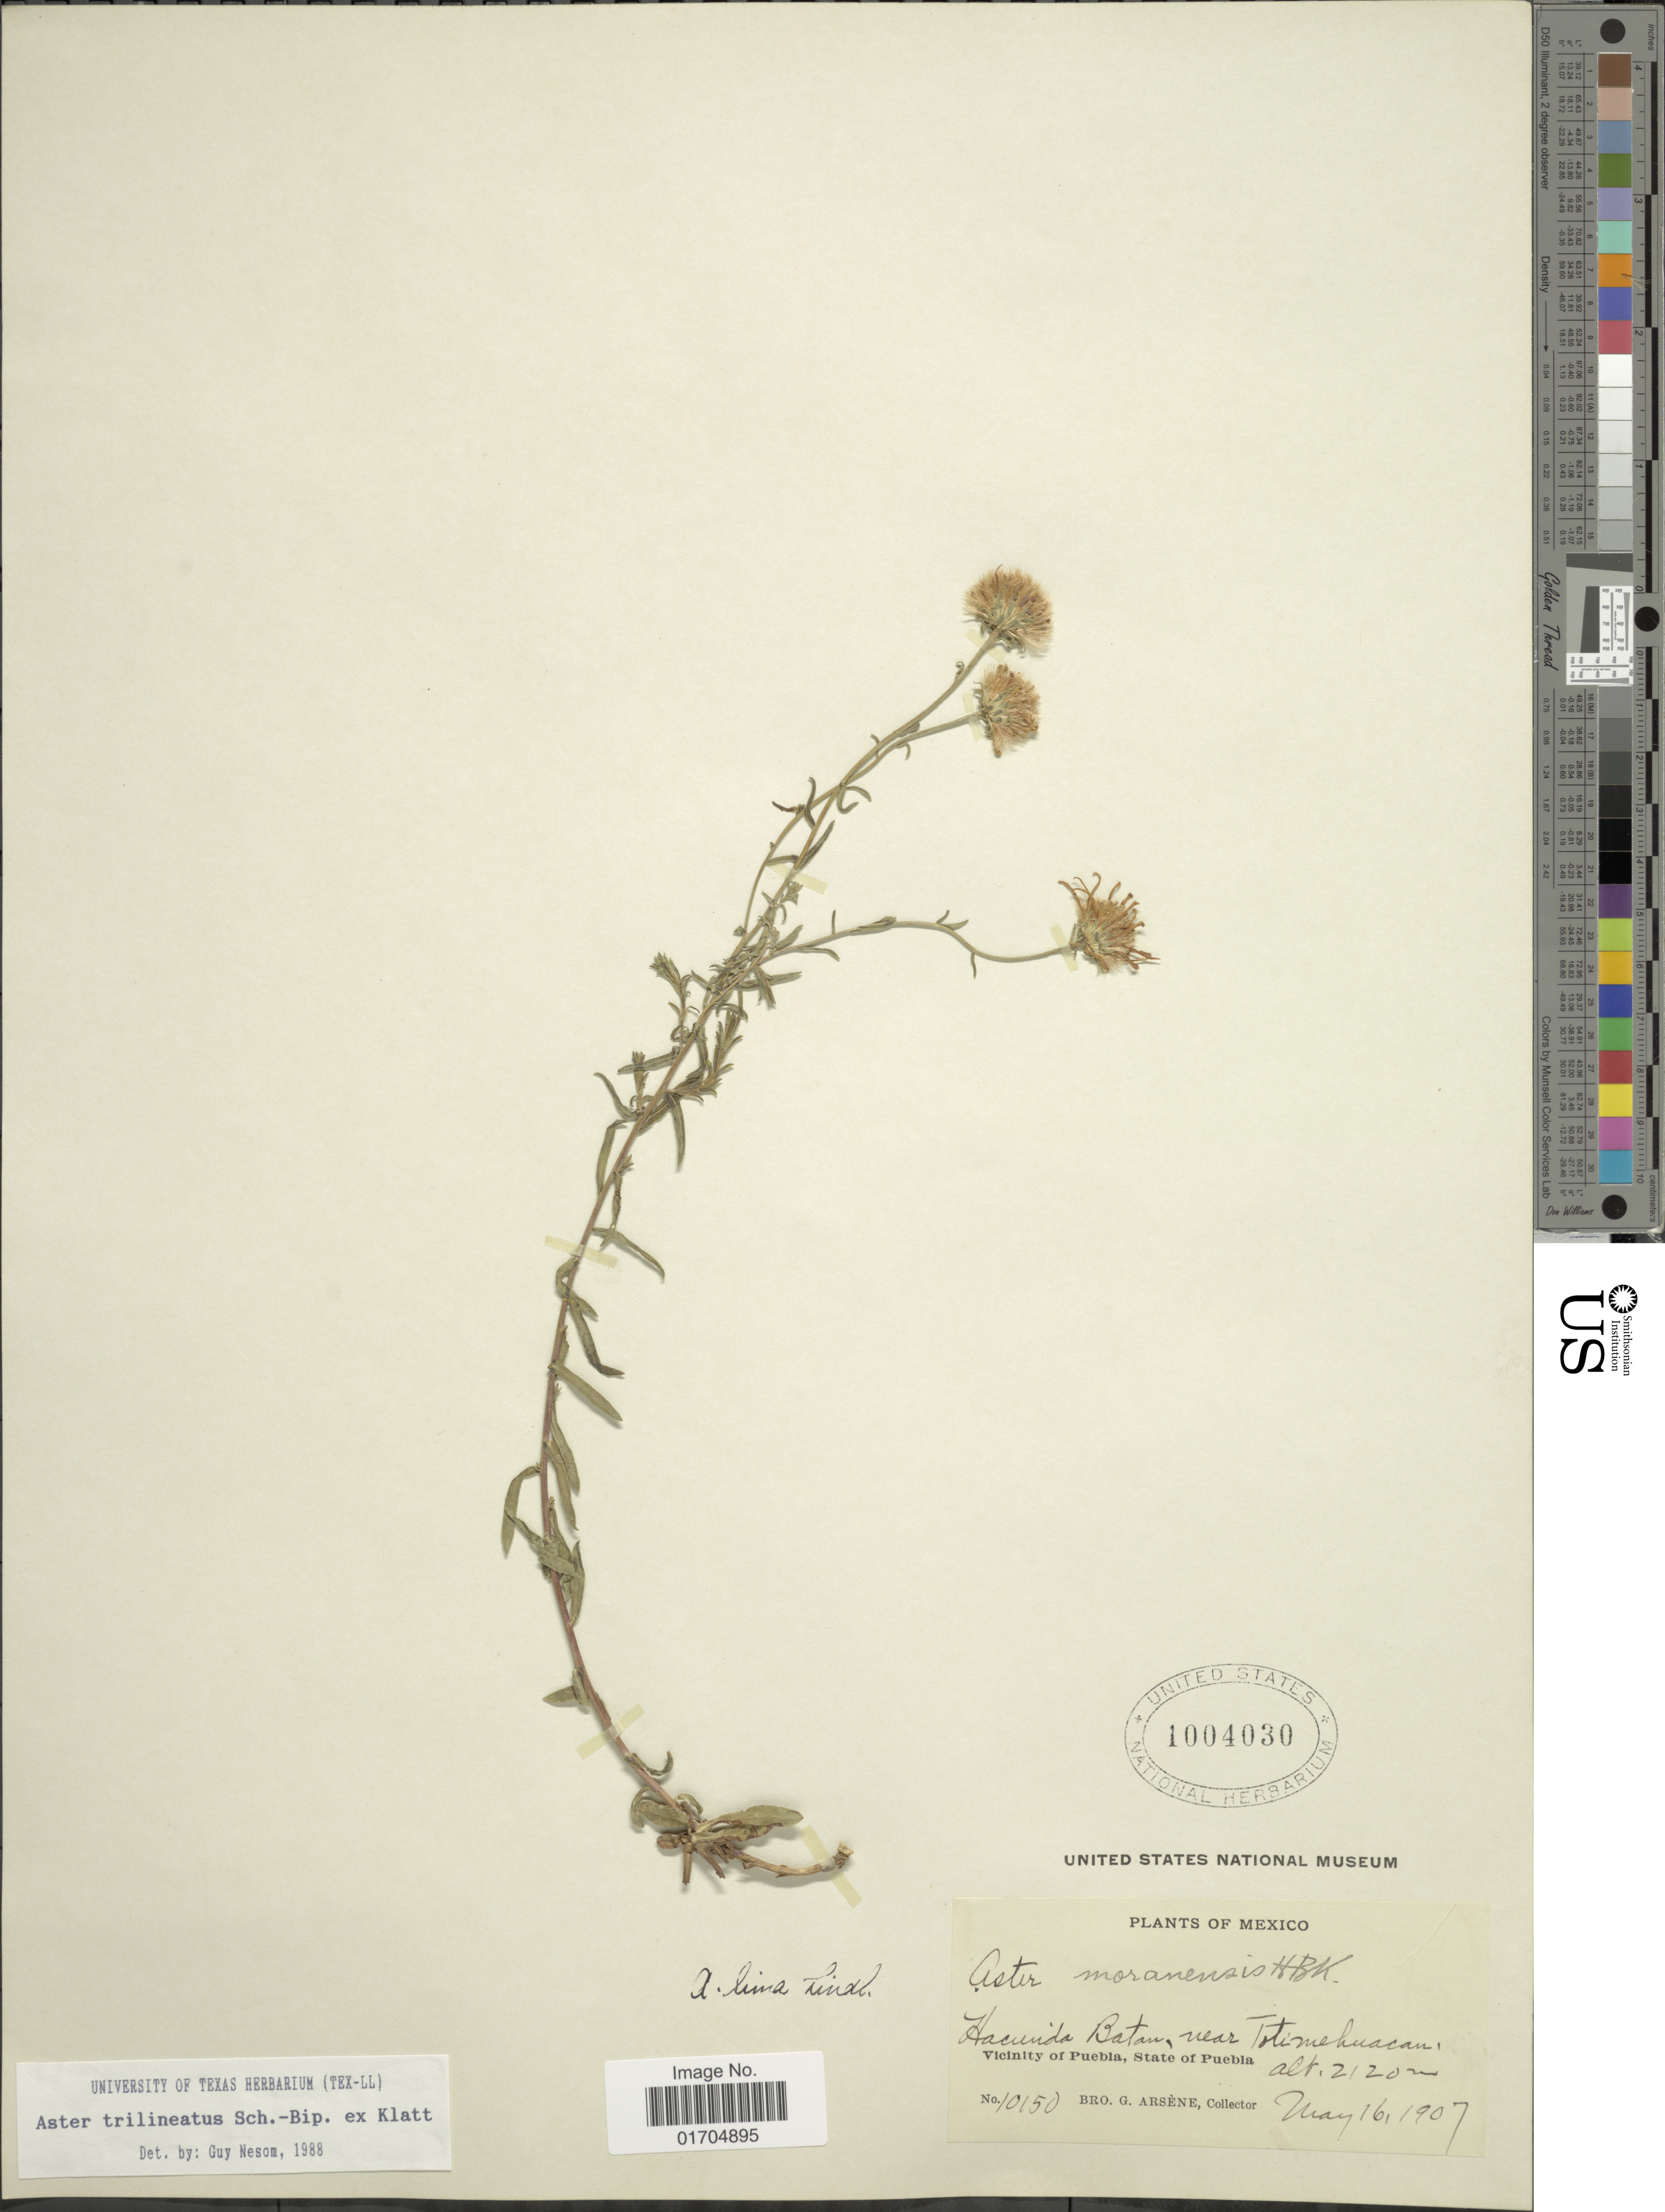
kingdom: Plantae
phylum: Tracheophyta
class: Magnoliopsida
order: Asterales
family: Asteraceae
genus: Symphyotrichum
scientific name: Symphyotrichum trilineatum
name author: (Sch. Bip. ex Klatt) G.L. Nesom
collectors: Bro. G. Arsène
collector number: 10150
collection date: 1907-05-16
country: Mexico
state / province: Puebla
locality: Hacienda Batan, near Totimehuacan, Vicinity of Puebla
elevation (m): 2120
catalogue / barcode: US 1004030